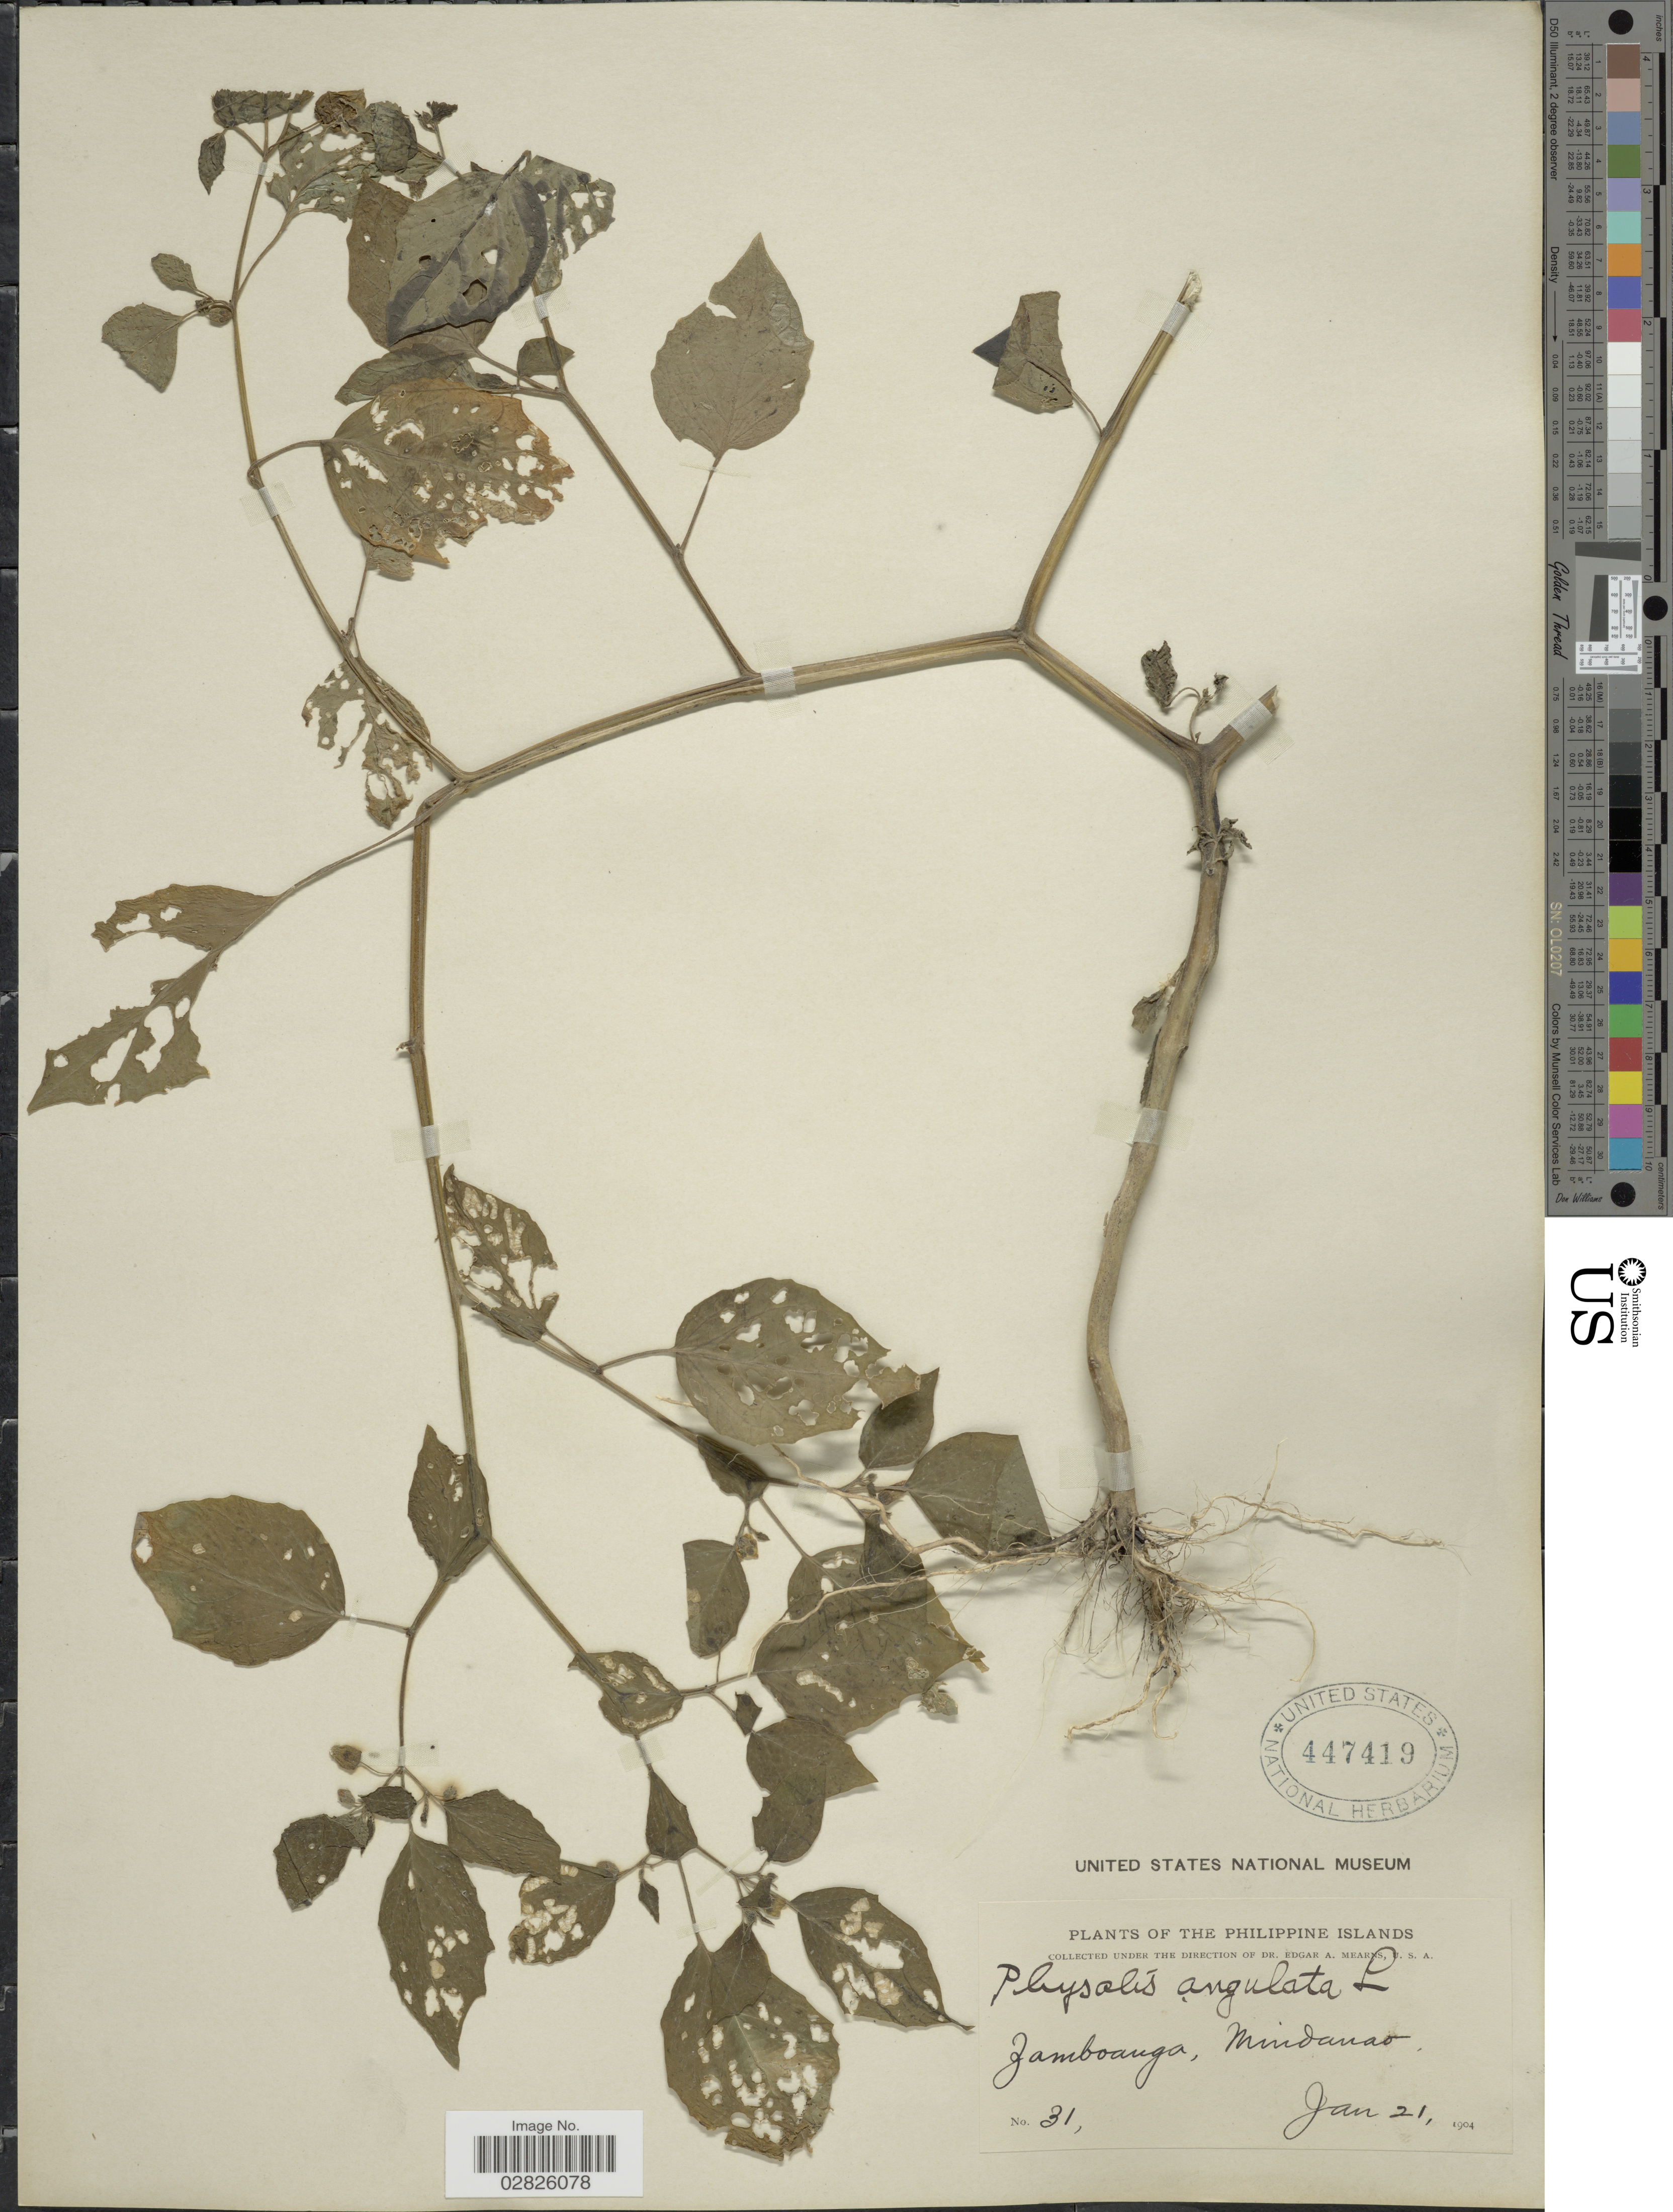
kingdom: Plantae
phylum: Tracheophyta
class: Magnoliopsida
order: Solanales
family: Solanaceae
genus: Physalis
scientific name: Physalis angulata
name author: L.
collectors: E. A. Mearns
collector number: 31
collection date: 1904-01-21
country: Philippines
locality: Zamboanga, Mindanao.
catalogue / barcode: US 447419